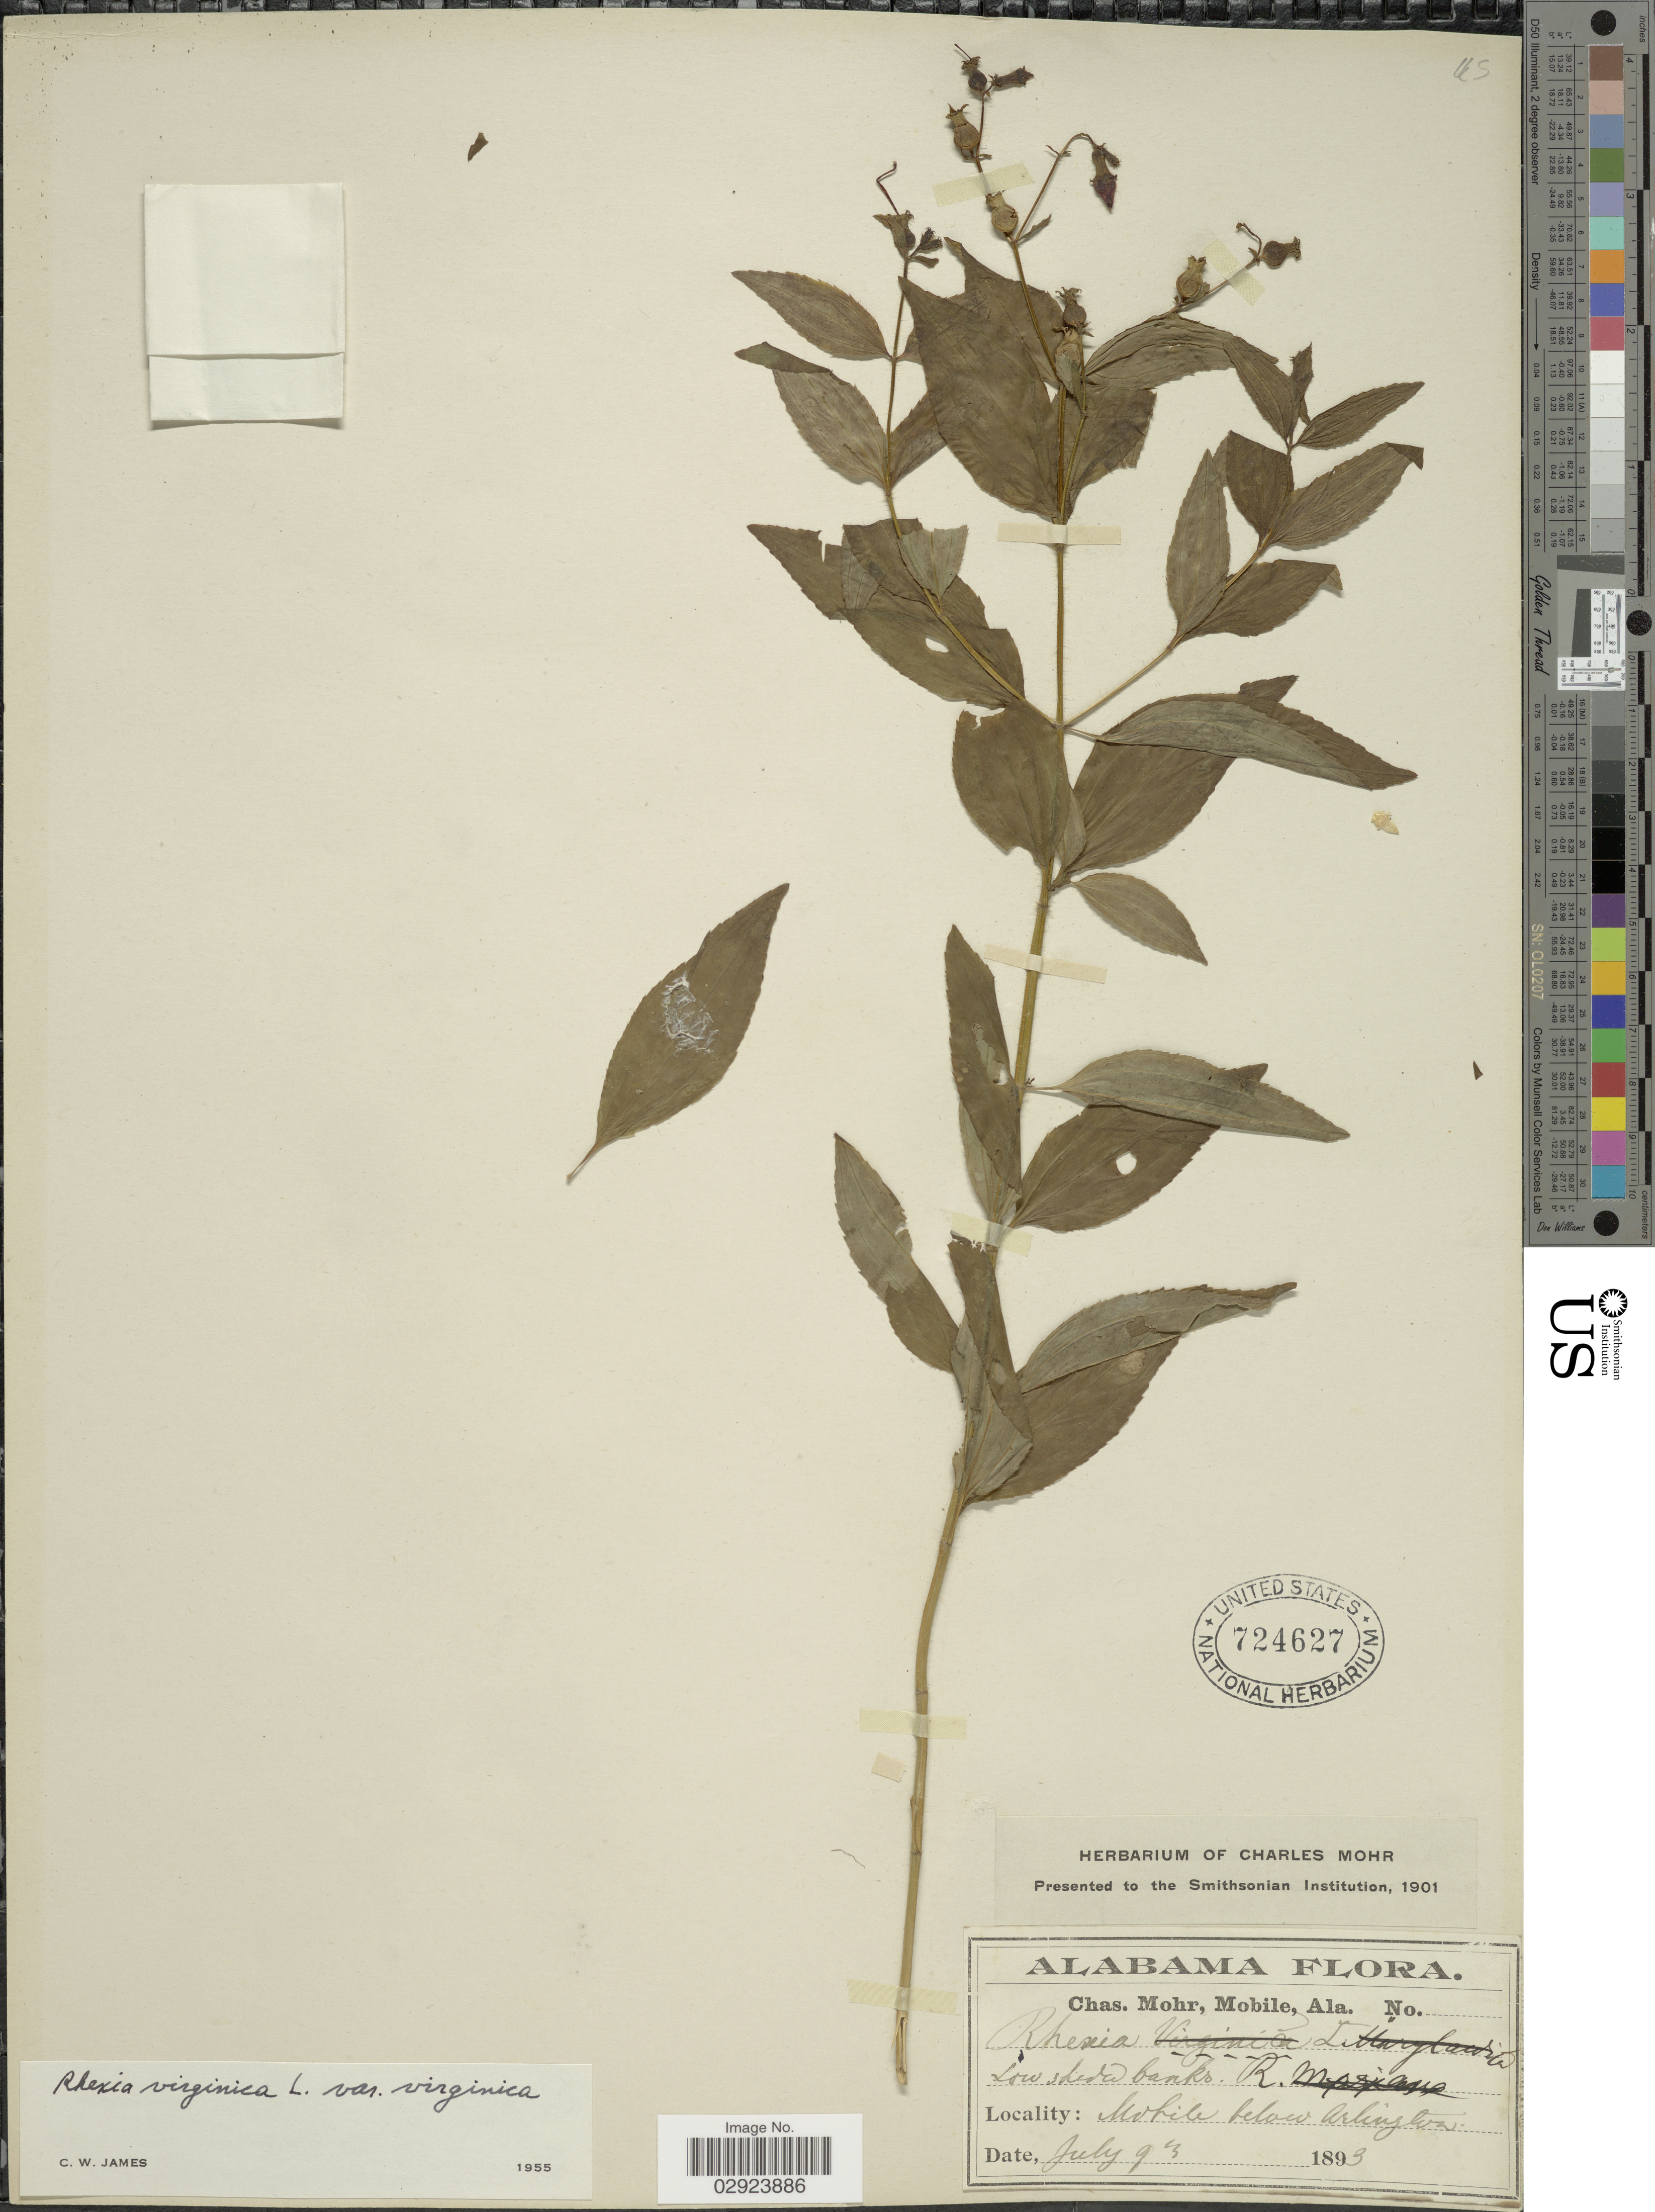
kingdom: Plantae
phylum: Tracheophyta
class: Magnoliopsida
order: Myrtales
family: Melastomataceae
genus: Rhexia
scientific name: Rhexia virginica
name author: L.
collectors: Mohr, C. T. (herbarium)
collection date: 1893-07-09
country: United States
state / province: Alabama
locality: Low shadow banks. Mobile below Arlington.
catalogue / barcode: US 724627